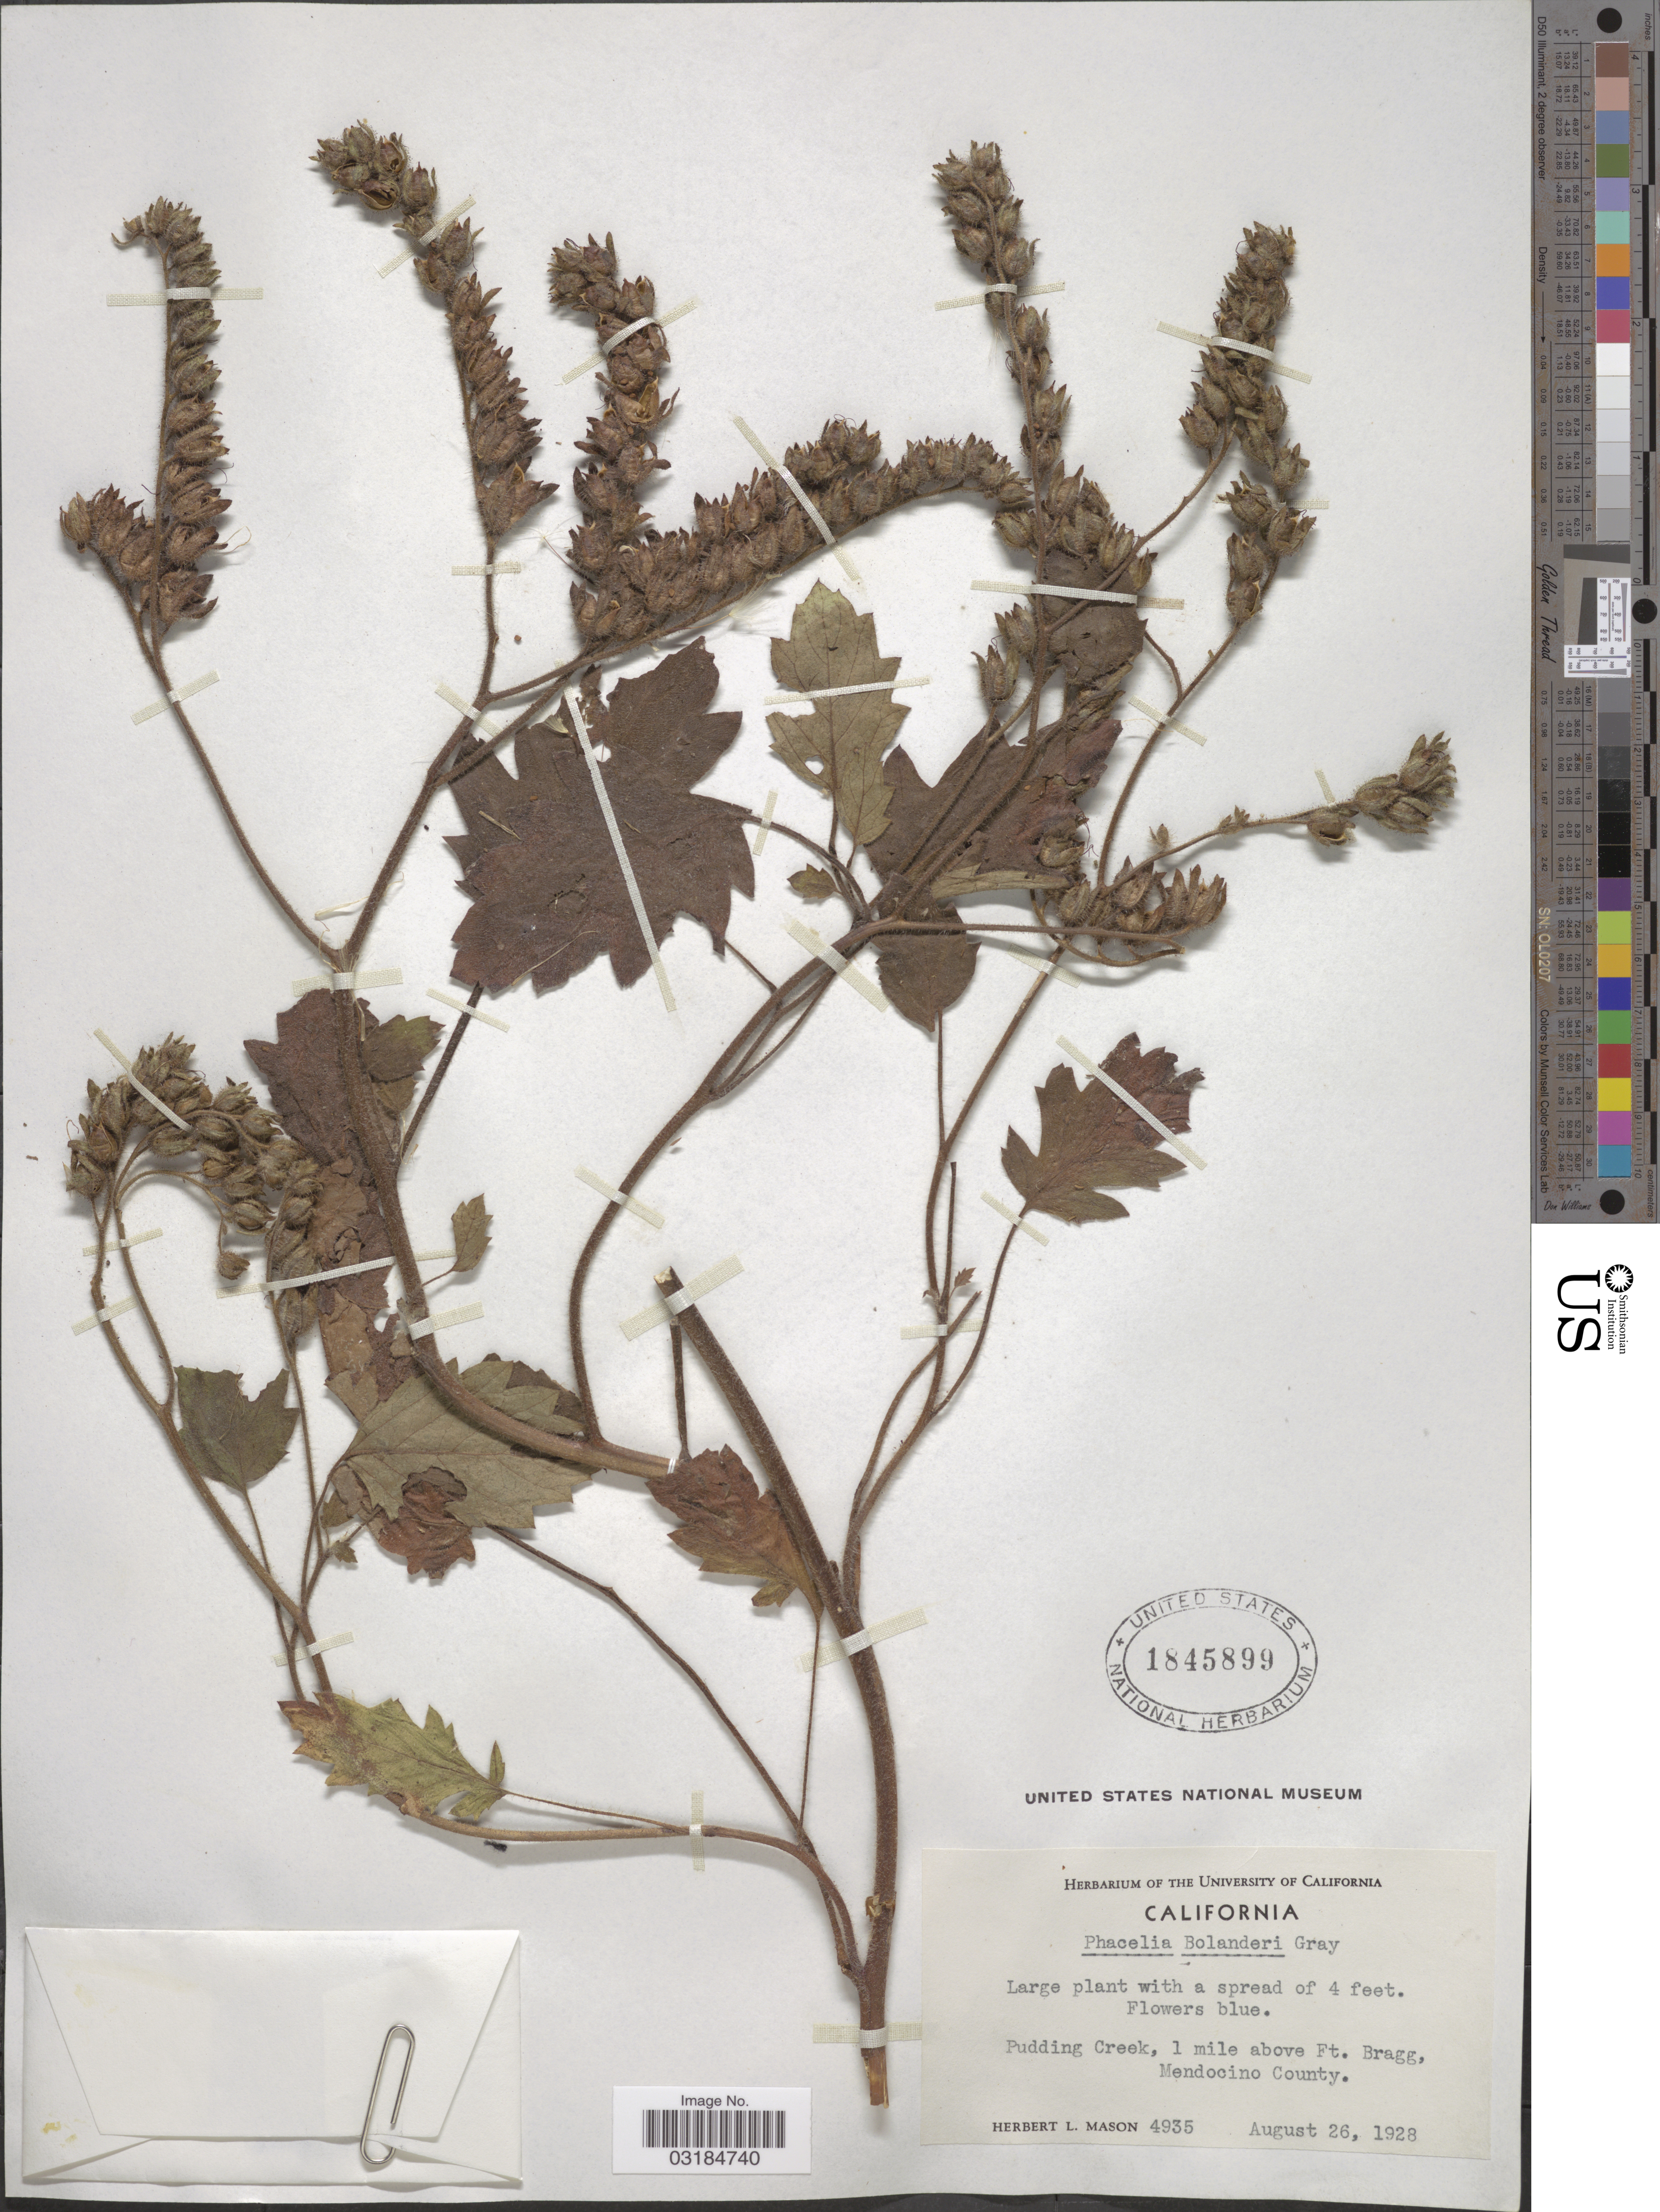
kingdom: Plantae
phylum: Tracheophyta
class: Magnoliopsida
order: Boraginales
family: Hydrophyllaceae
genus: Phacelia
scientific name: Phacelia bolanderi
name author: A. Gray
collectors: H. L. Mason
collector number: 4935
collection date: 1928-08-26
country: United States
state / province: California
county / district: Mendocino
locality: Pudding Creek, 1 mile above Ft. Bragg, Mendocino County.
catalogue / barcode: US 1845899